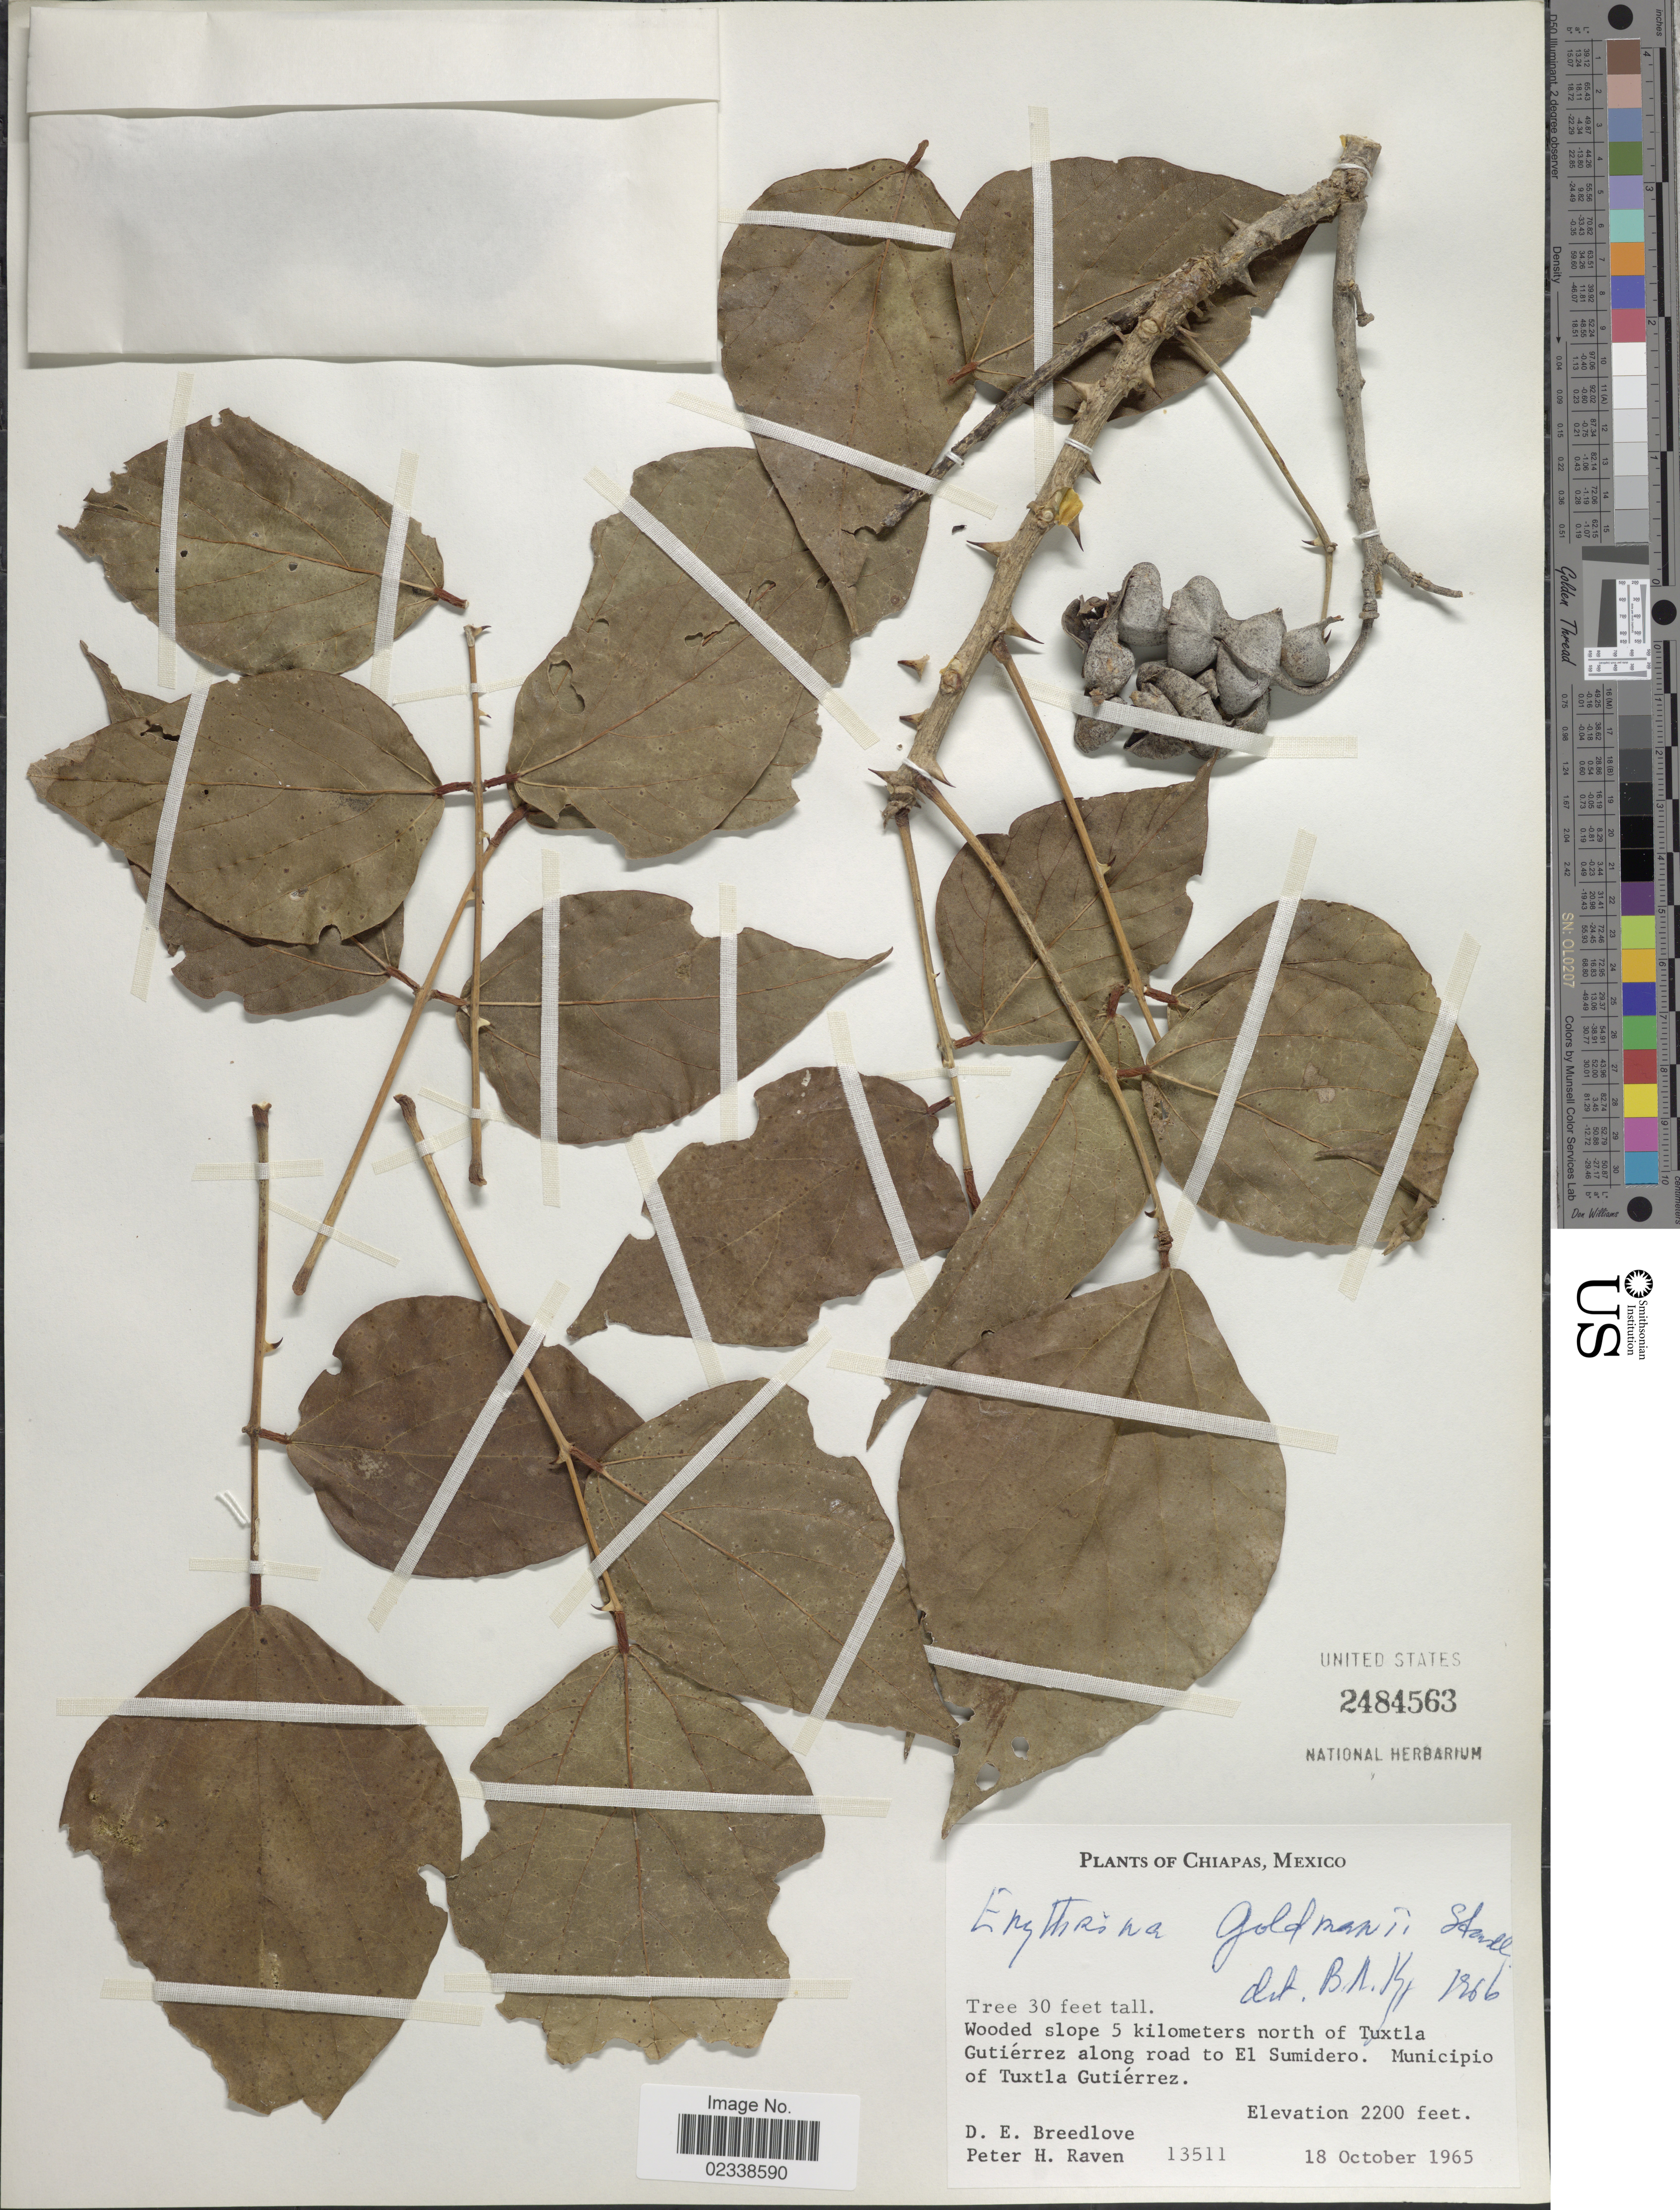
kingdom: Plantae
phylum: Tracheophyta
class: Magnoliopsida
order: Fabales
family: Fabaceae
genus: Erythrina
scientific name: Erythrina goldmanii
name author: Standl.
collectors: D. E. Breedlove & P. Raven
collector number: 13511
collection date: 1965-10-18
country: Mexico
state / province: Chiapas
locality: Wooded slope 5 kilometers north of Tuxtla Gutierrez along road to El Sumidero, Municipio of Tuxtla Gutierrez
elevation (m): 671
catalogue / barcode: US 2484563